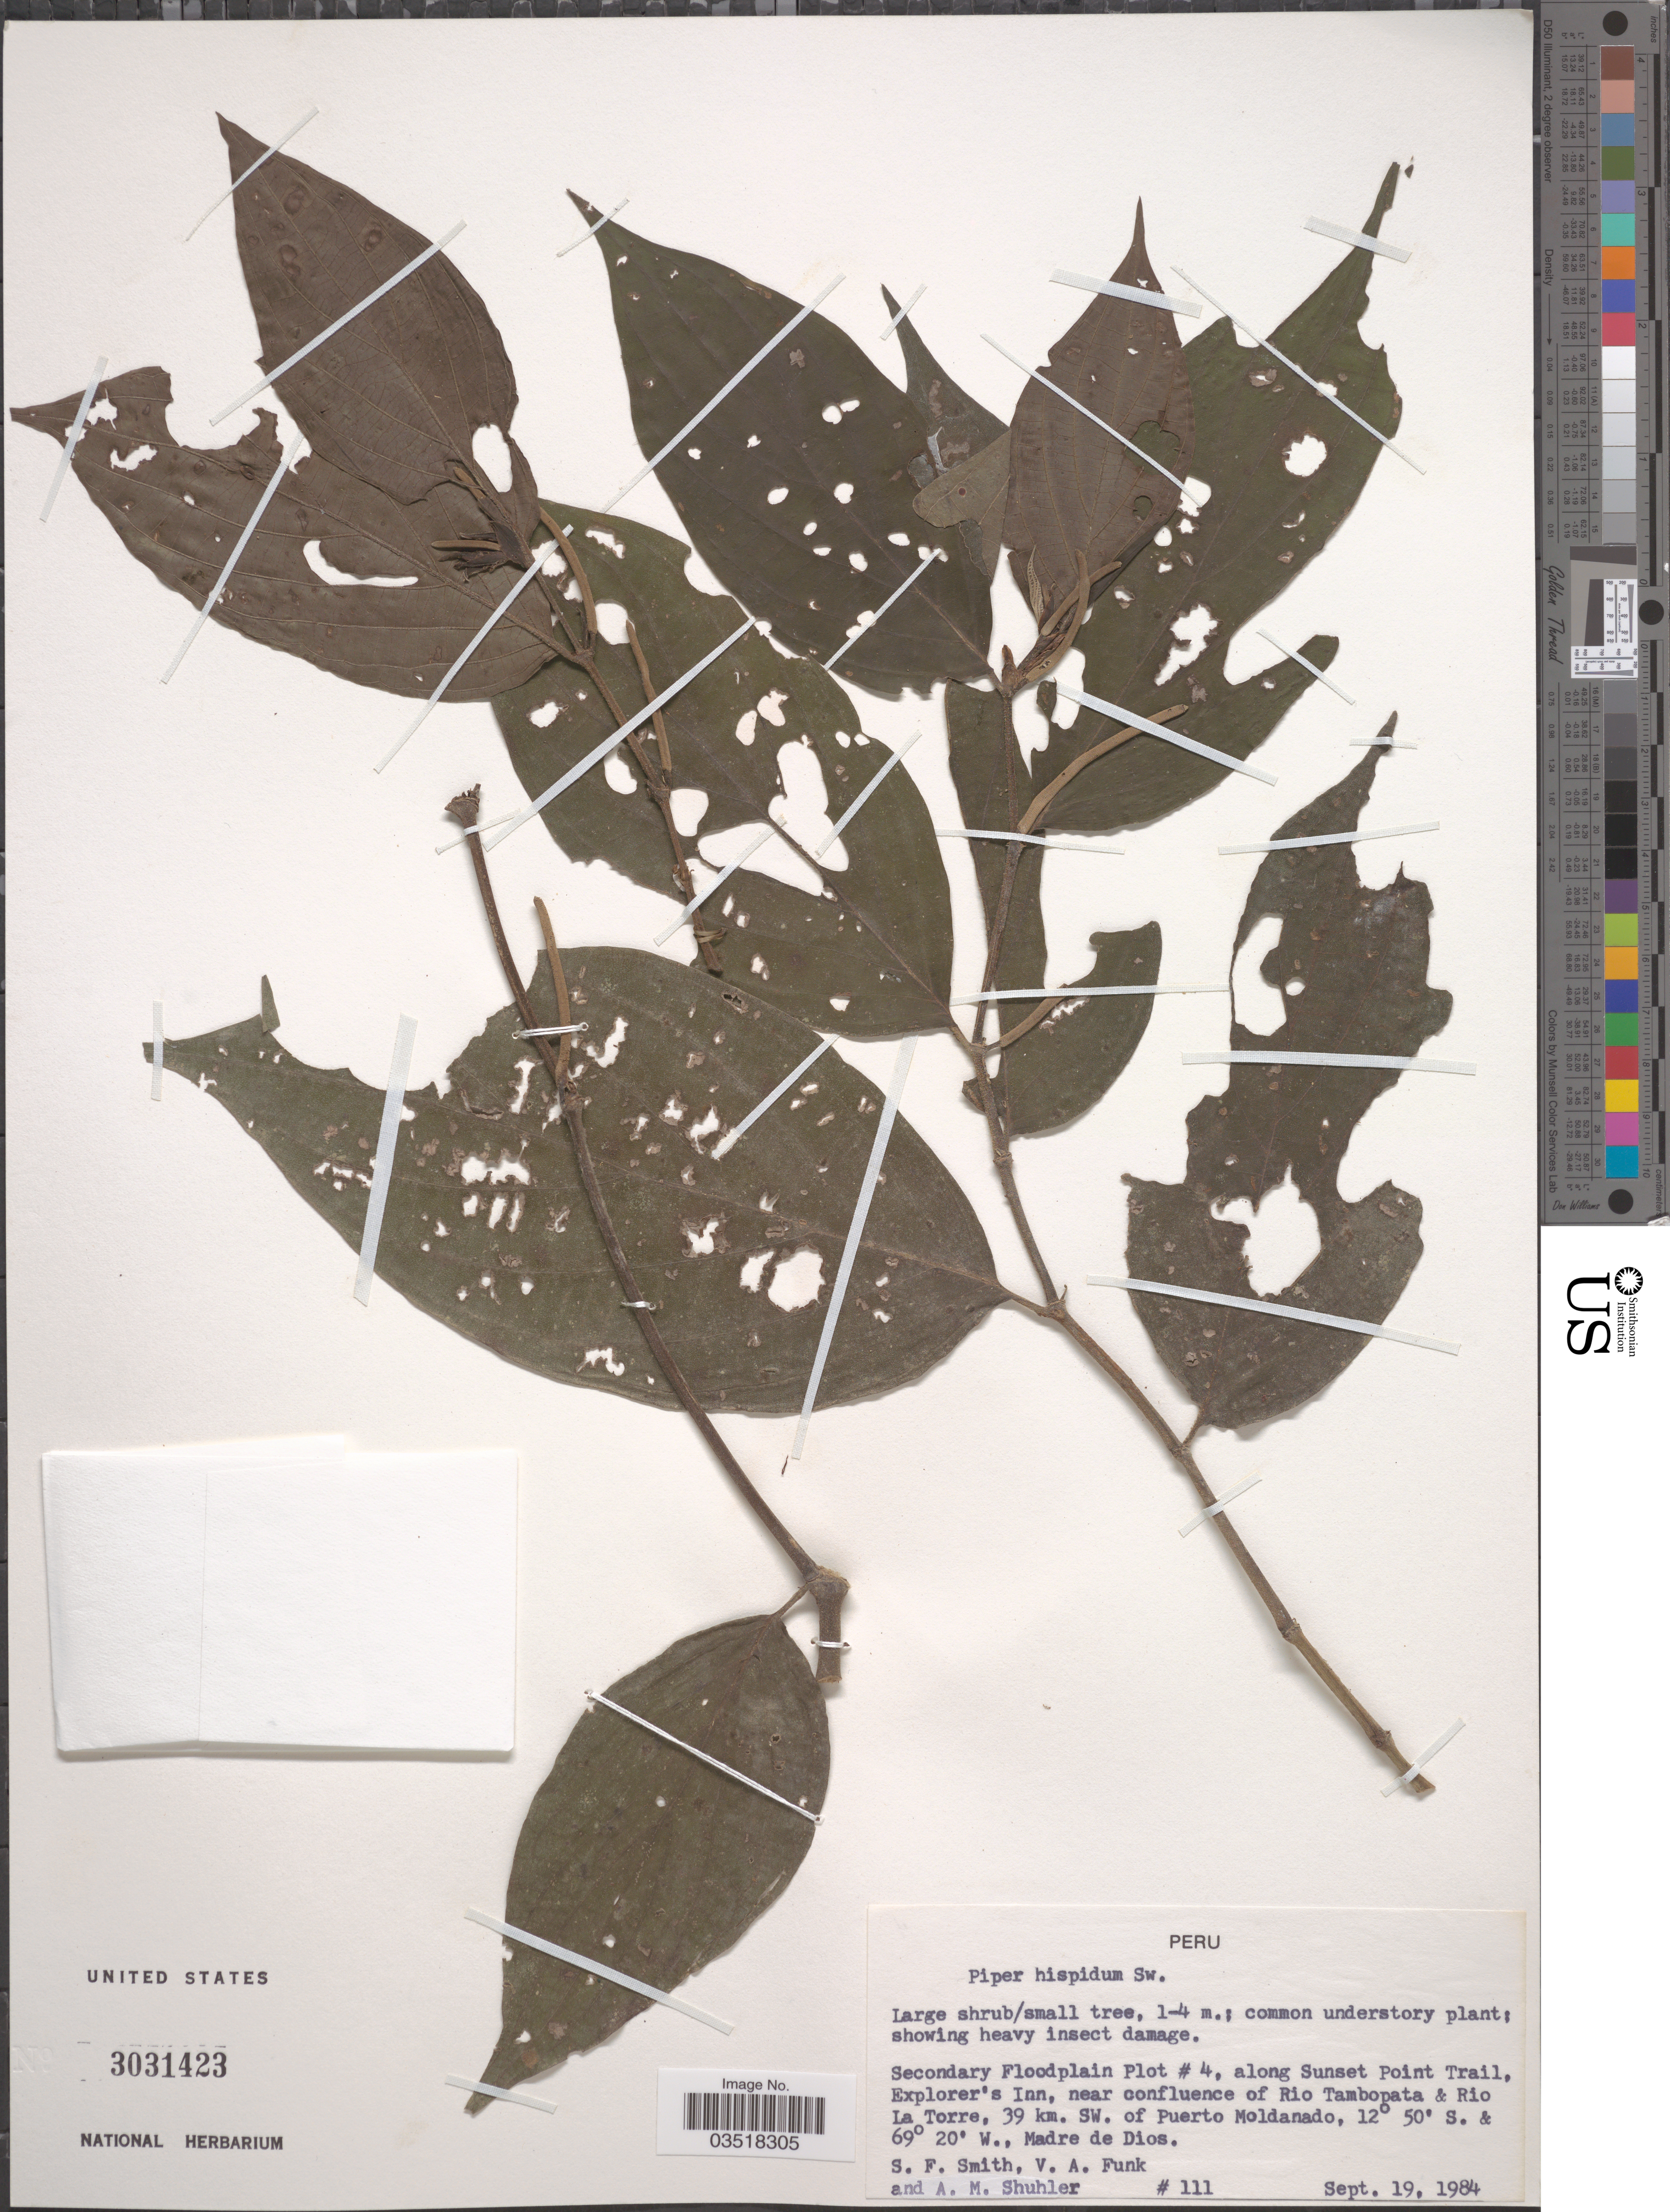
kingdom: Plantae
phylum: Tracheophyta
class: Magnoliopsida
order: Piperales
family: Piperaceae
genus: Piper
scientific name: Piper hispidum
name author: Sw.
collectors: S.F. Smith, V. Funk & A. Shuhler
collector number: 111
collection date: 1984-09-19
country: Peru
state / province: Madre de Dios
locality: Secondary Floodplain Plot #4, along Sunset Point Trail, Explorer's Inn, near confluence of Rio Tambopata & Rio La Torre, 39 km. SW. of Puerto Moldanado.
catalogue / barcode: US 3031423